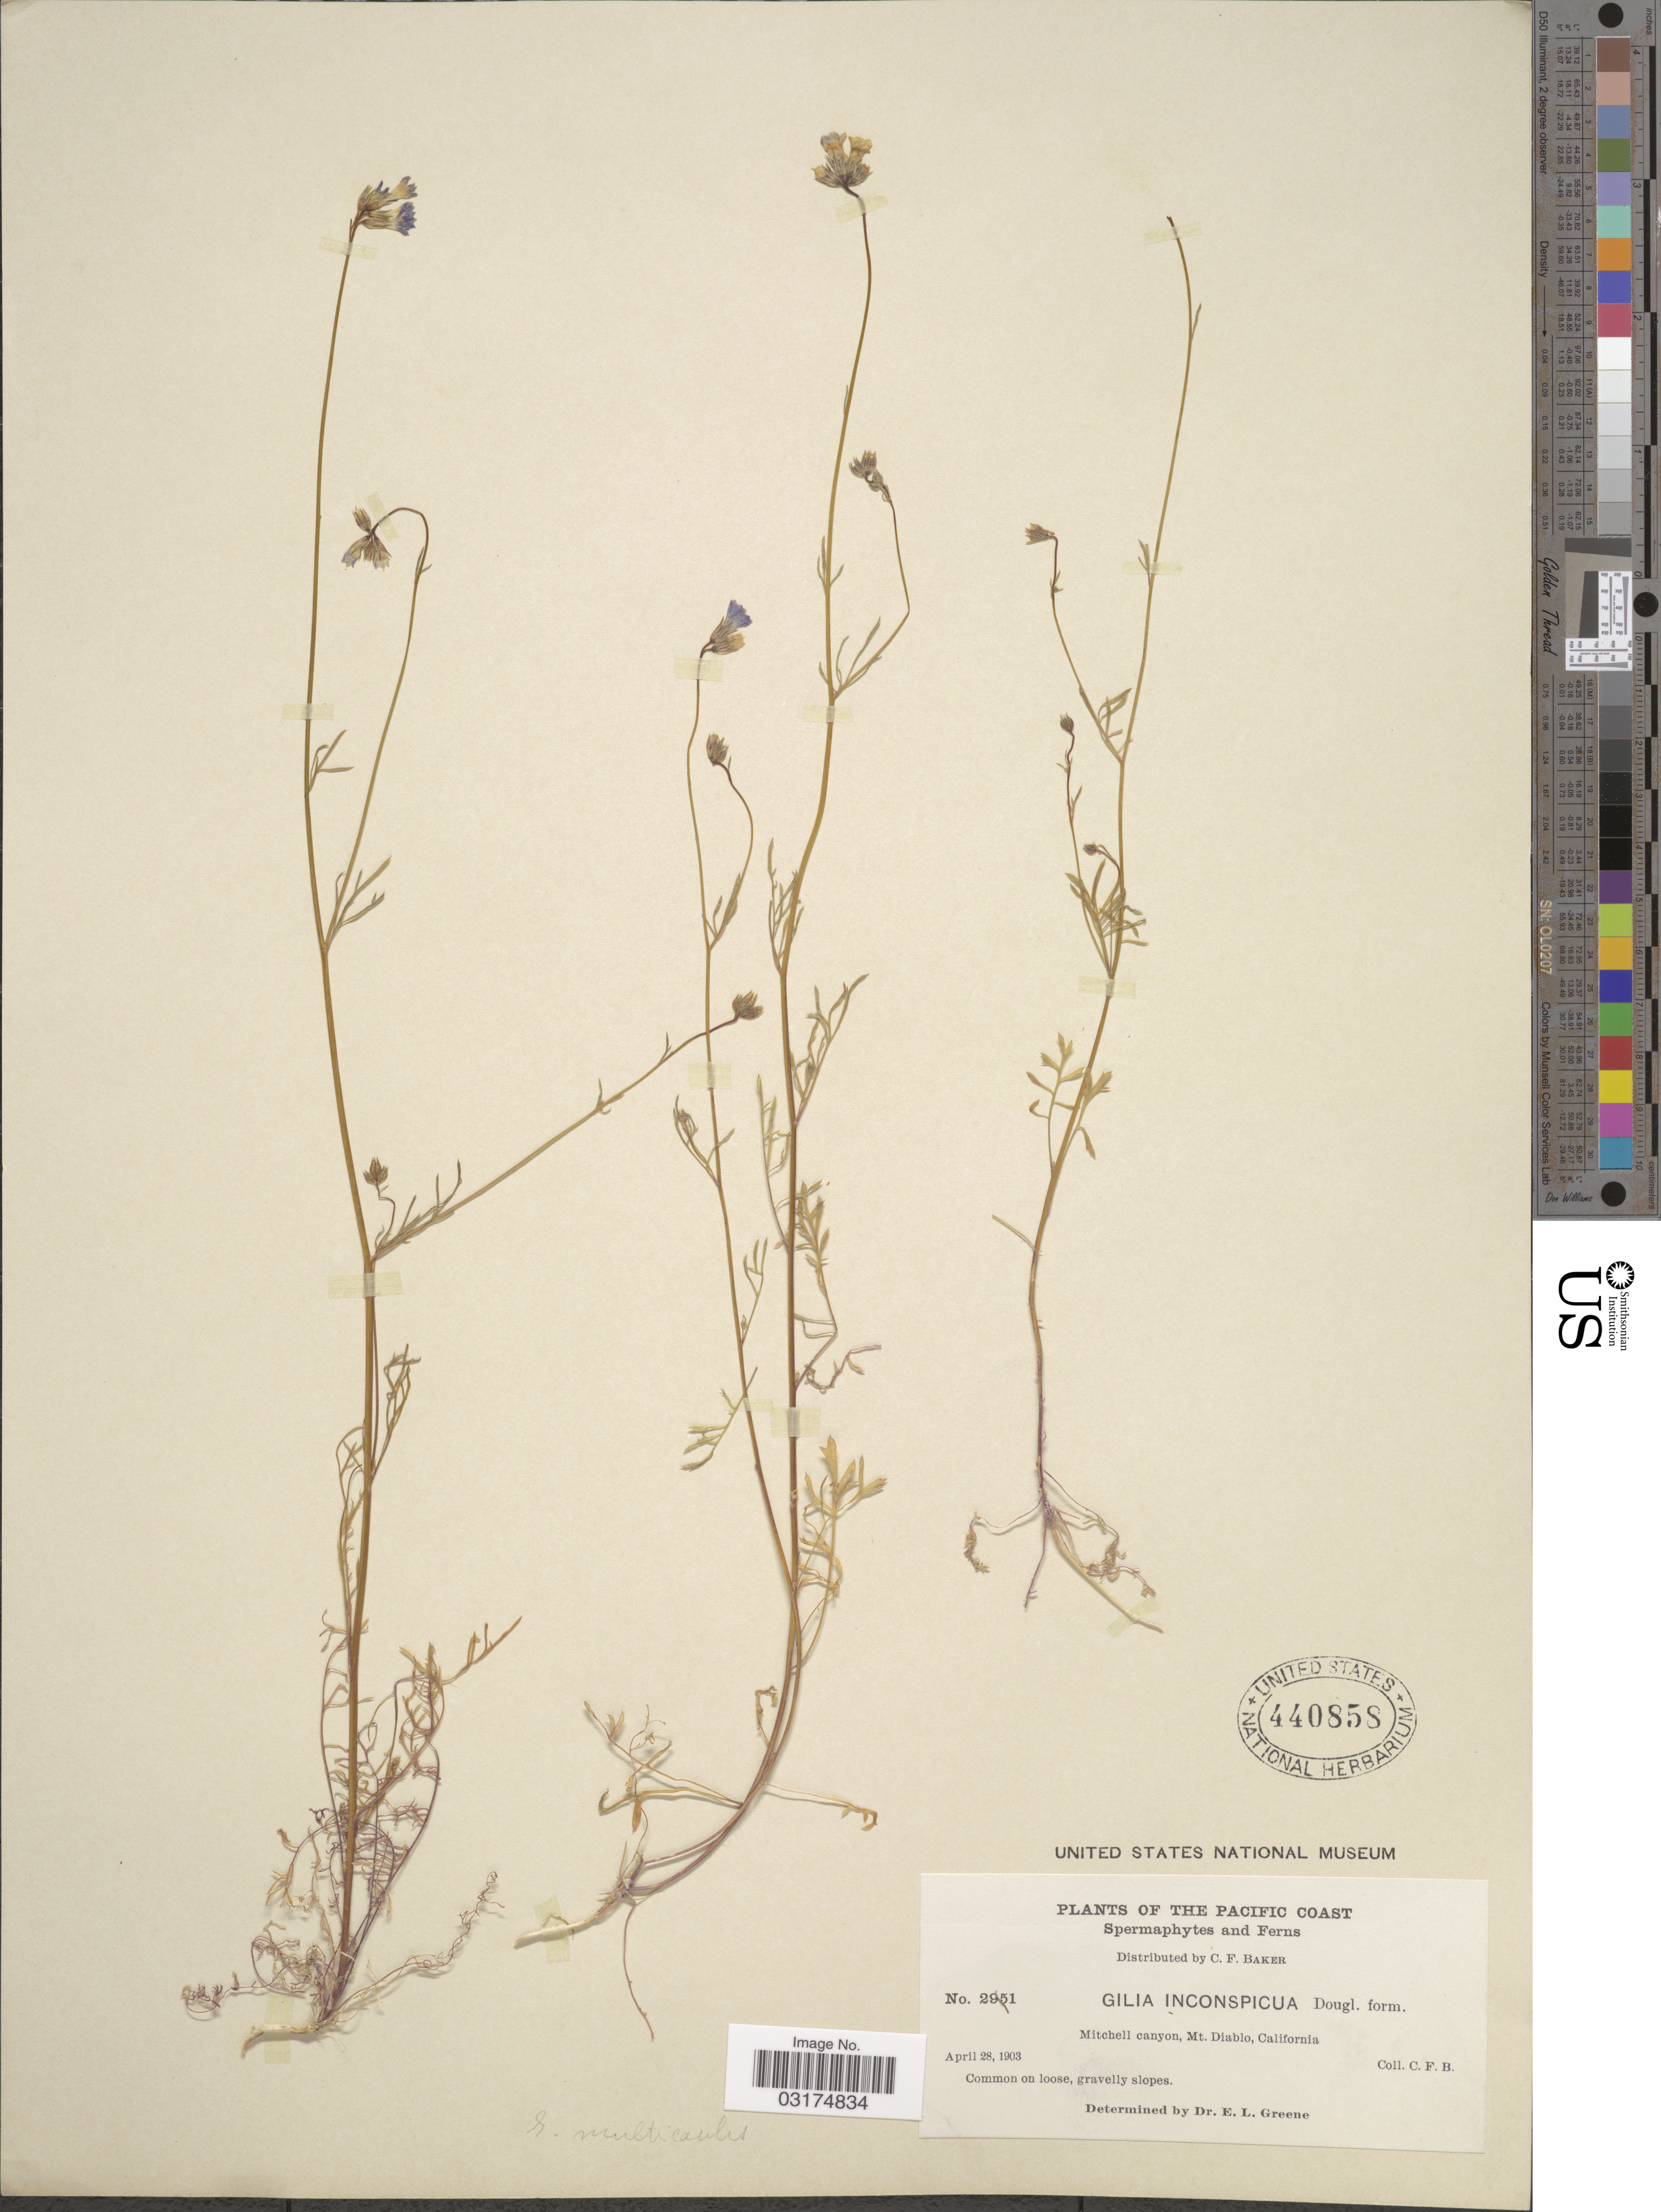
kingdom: Plantae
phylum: Tracheophyta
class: Magnoliopsida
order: Ericales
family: Polemoniaceae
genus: Gilia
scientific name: Gilia achilleifolia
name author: Benth.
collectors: C. F. Baker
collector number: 2951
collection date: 1903-04-28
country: United States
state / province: California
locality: The Pacific Coast. Mitchell canyon, Mt. Diablo.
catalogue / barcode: US 440858